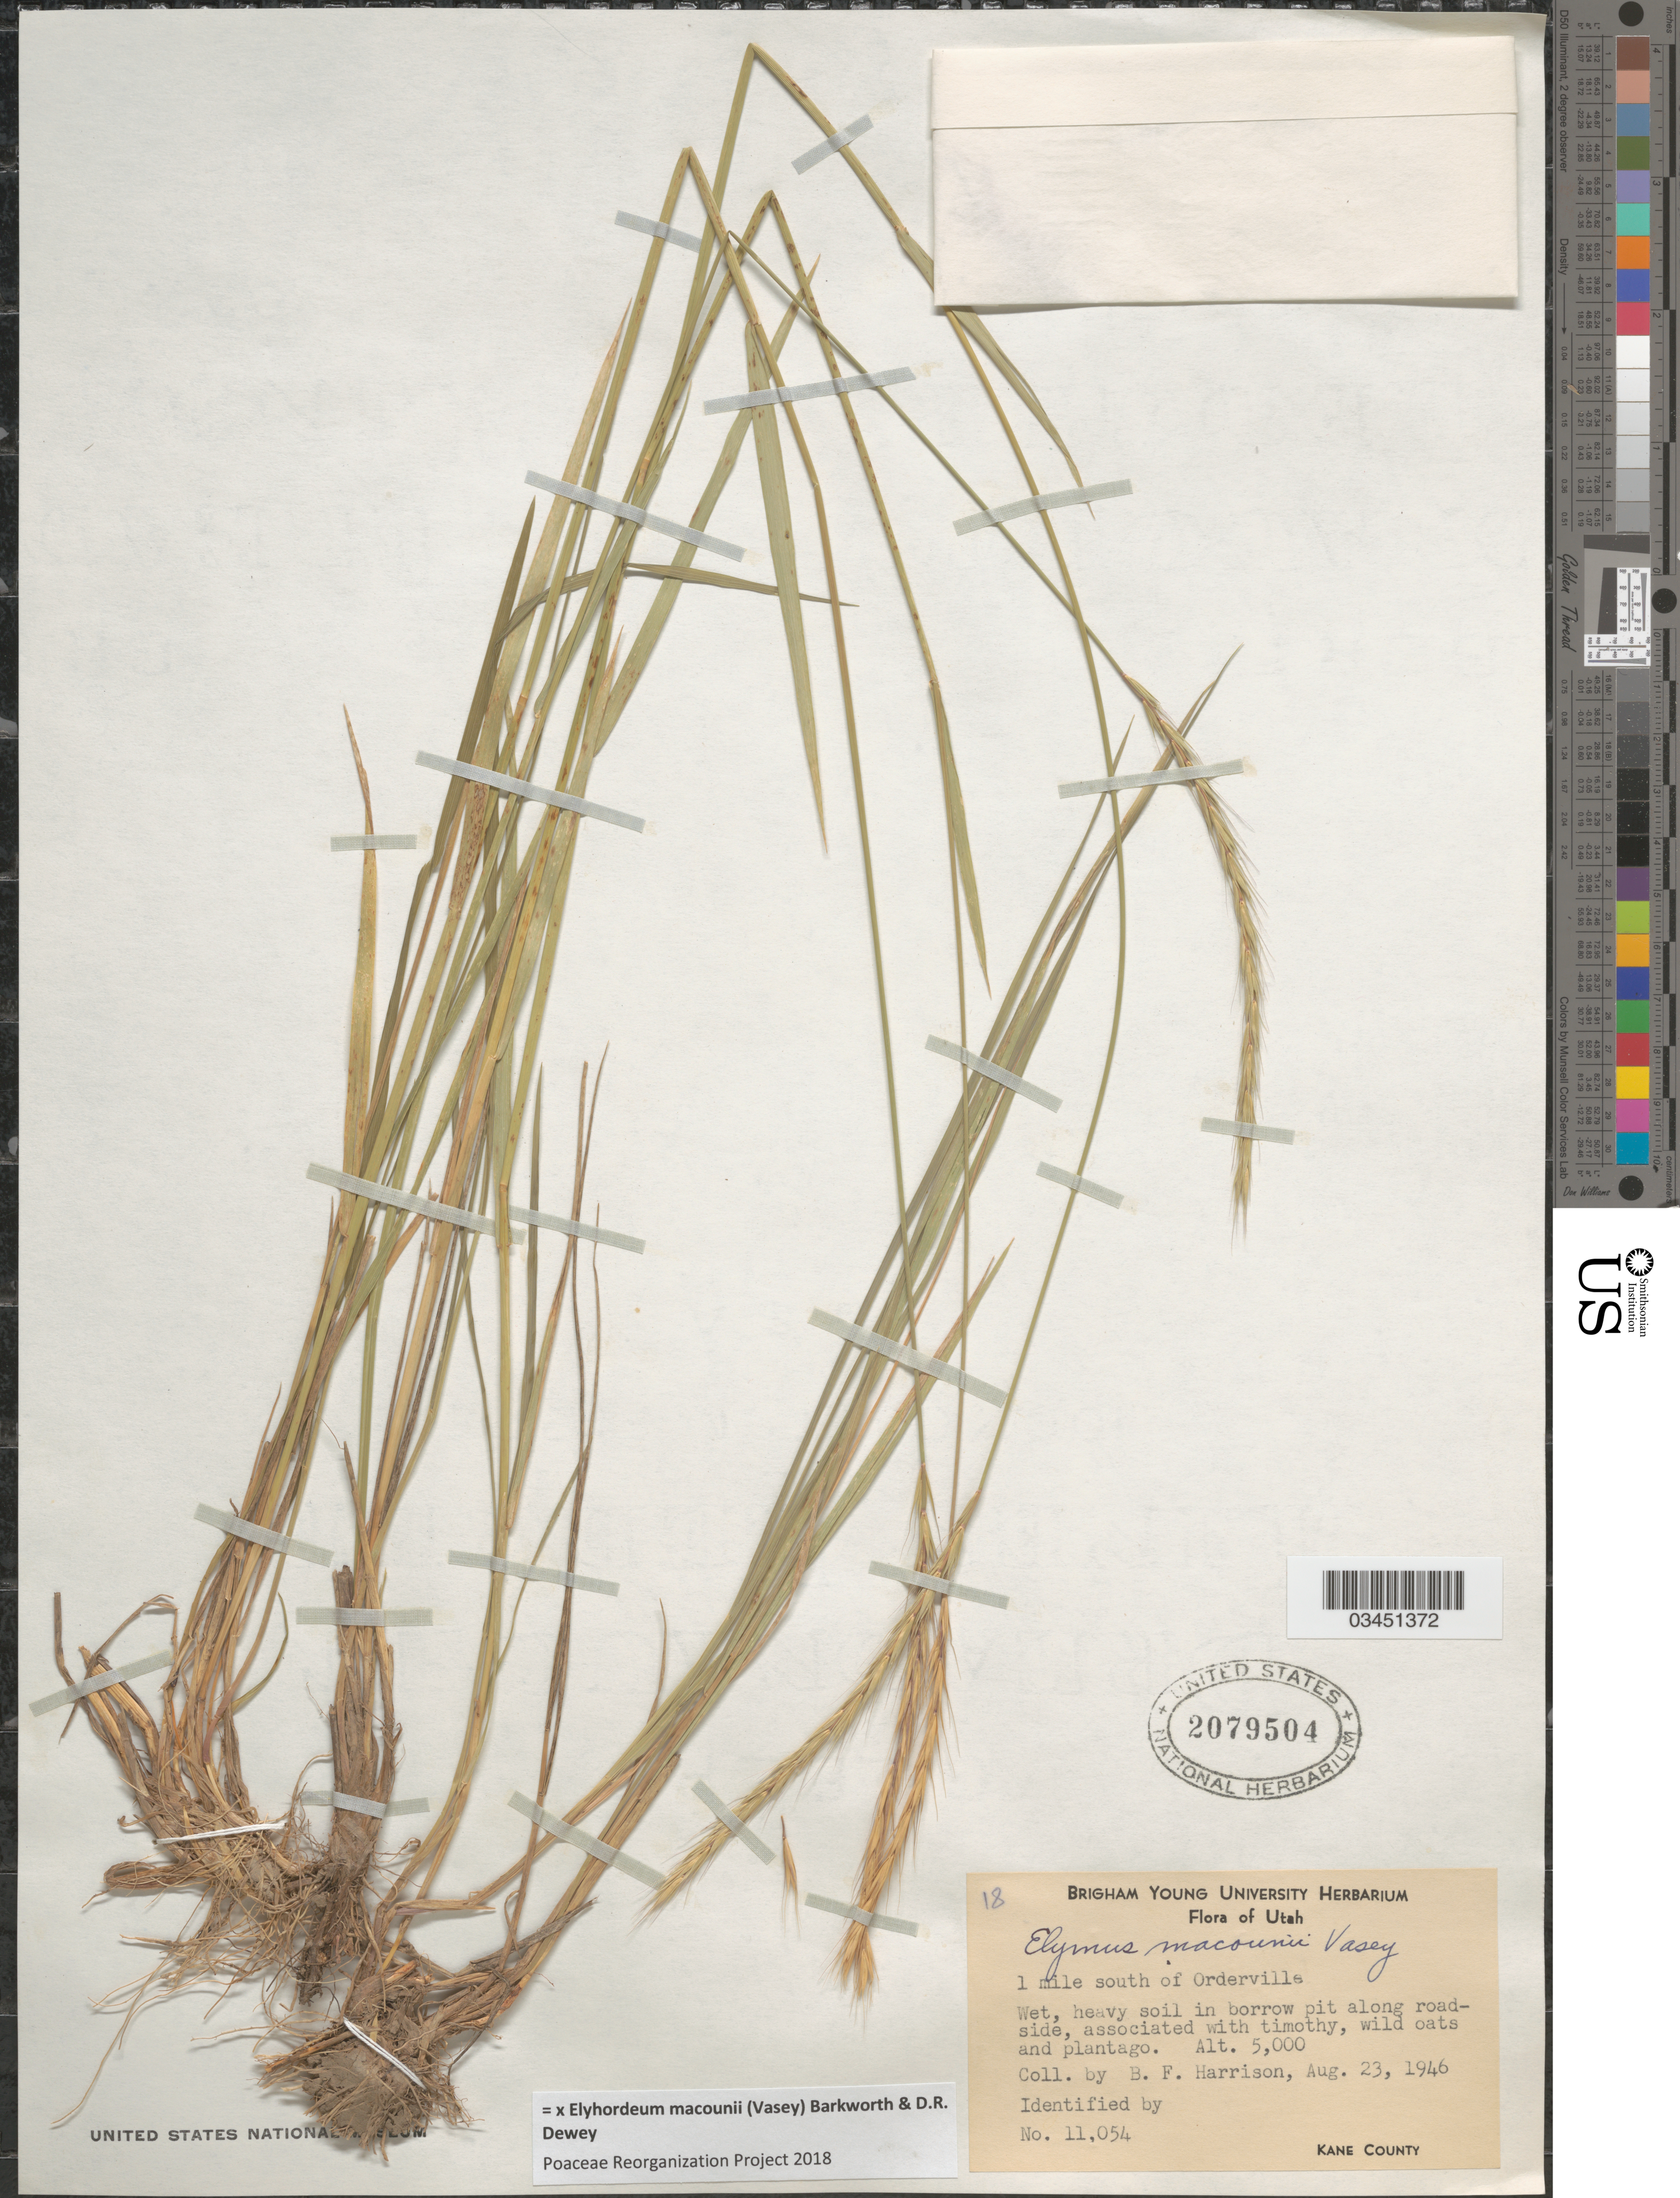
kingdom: Plantae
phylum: Tracheophyta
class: Liliopsida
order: Poales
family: Poaceae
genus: Elyhordeum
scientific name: x Elyhordeum macounii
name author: (Vasey) Barkworth & Dewey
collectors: B. F. Harrison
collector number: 11054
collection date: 1946-08-23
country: United States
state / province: Utah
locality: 1 mile south of Orderville. Kane County.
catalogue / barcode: US 2079504